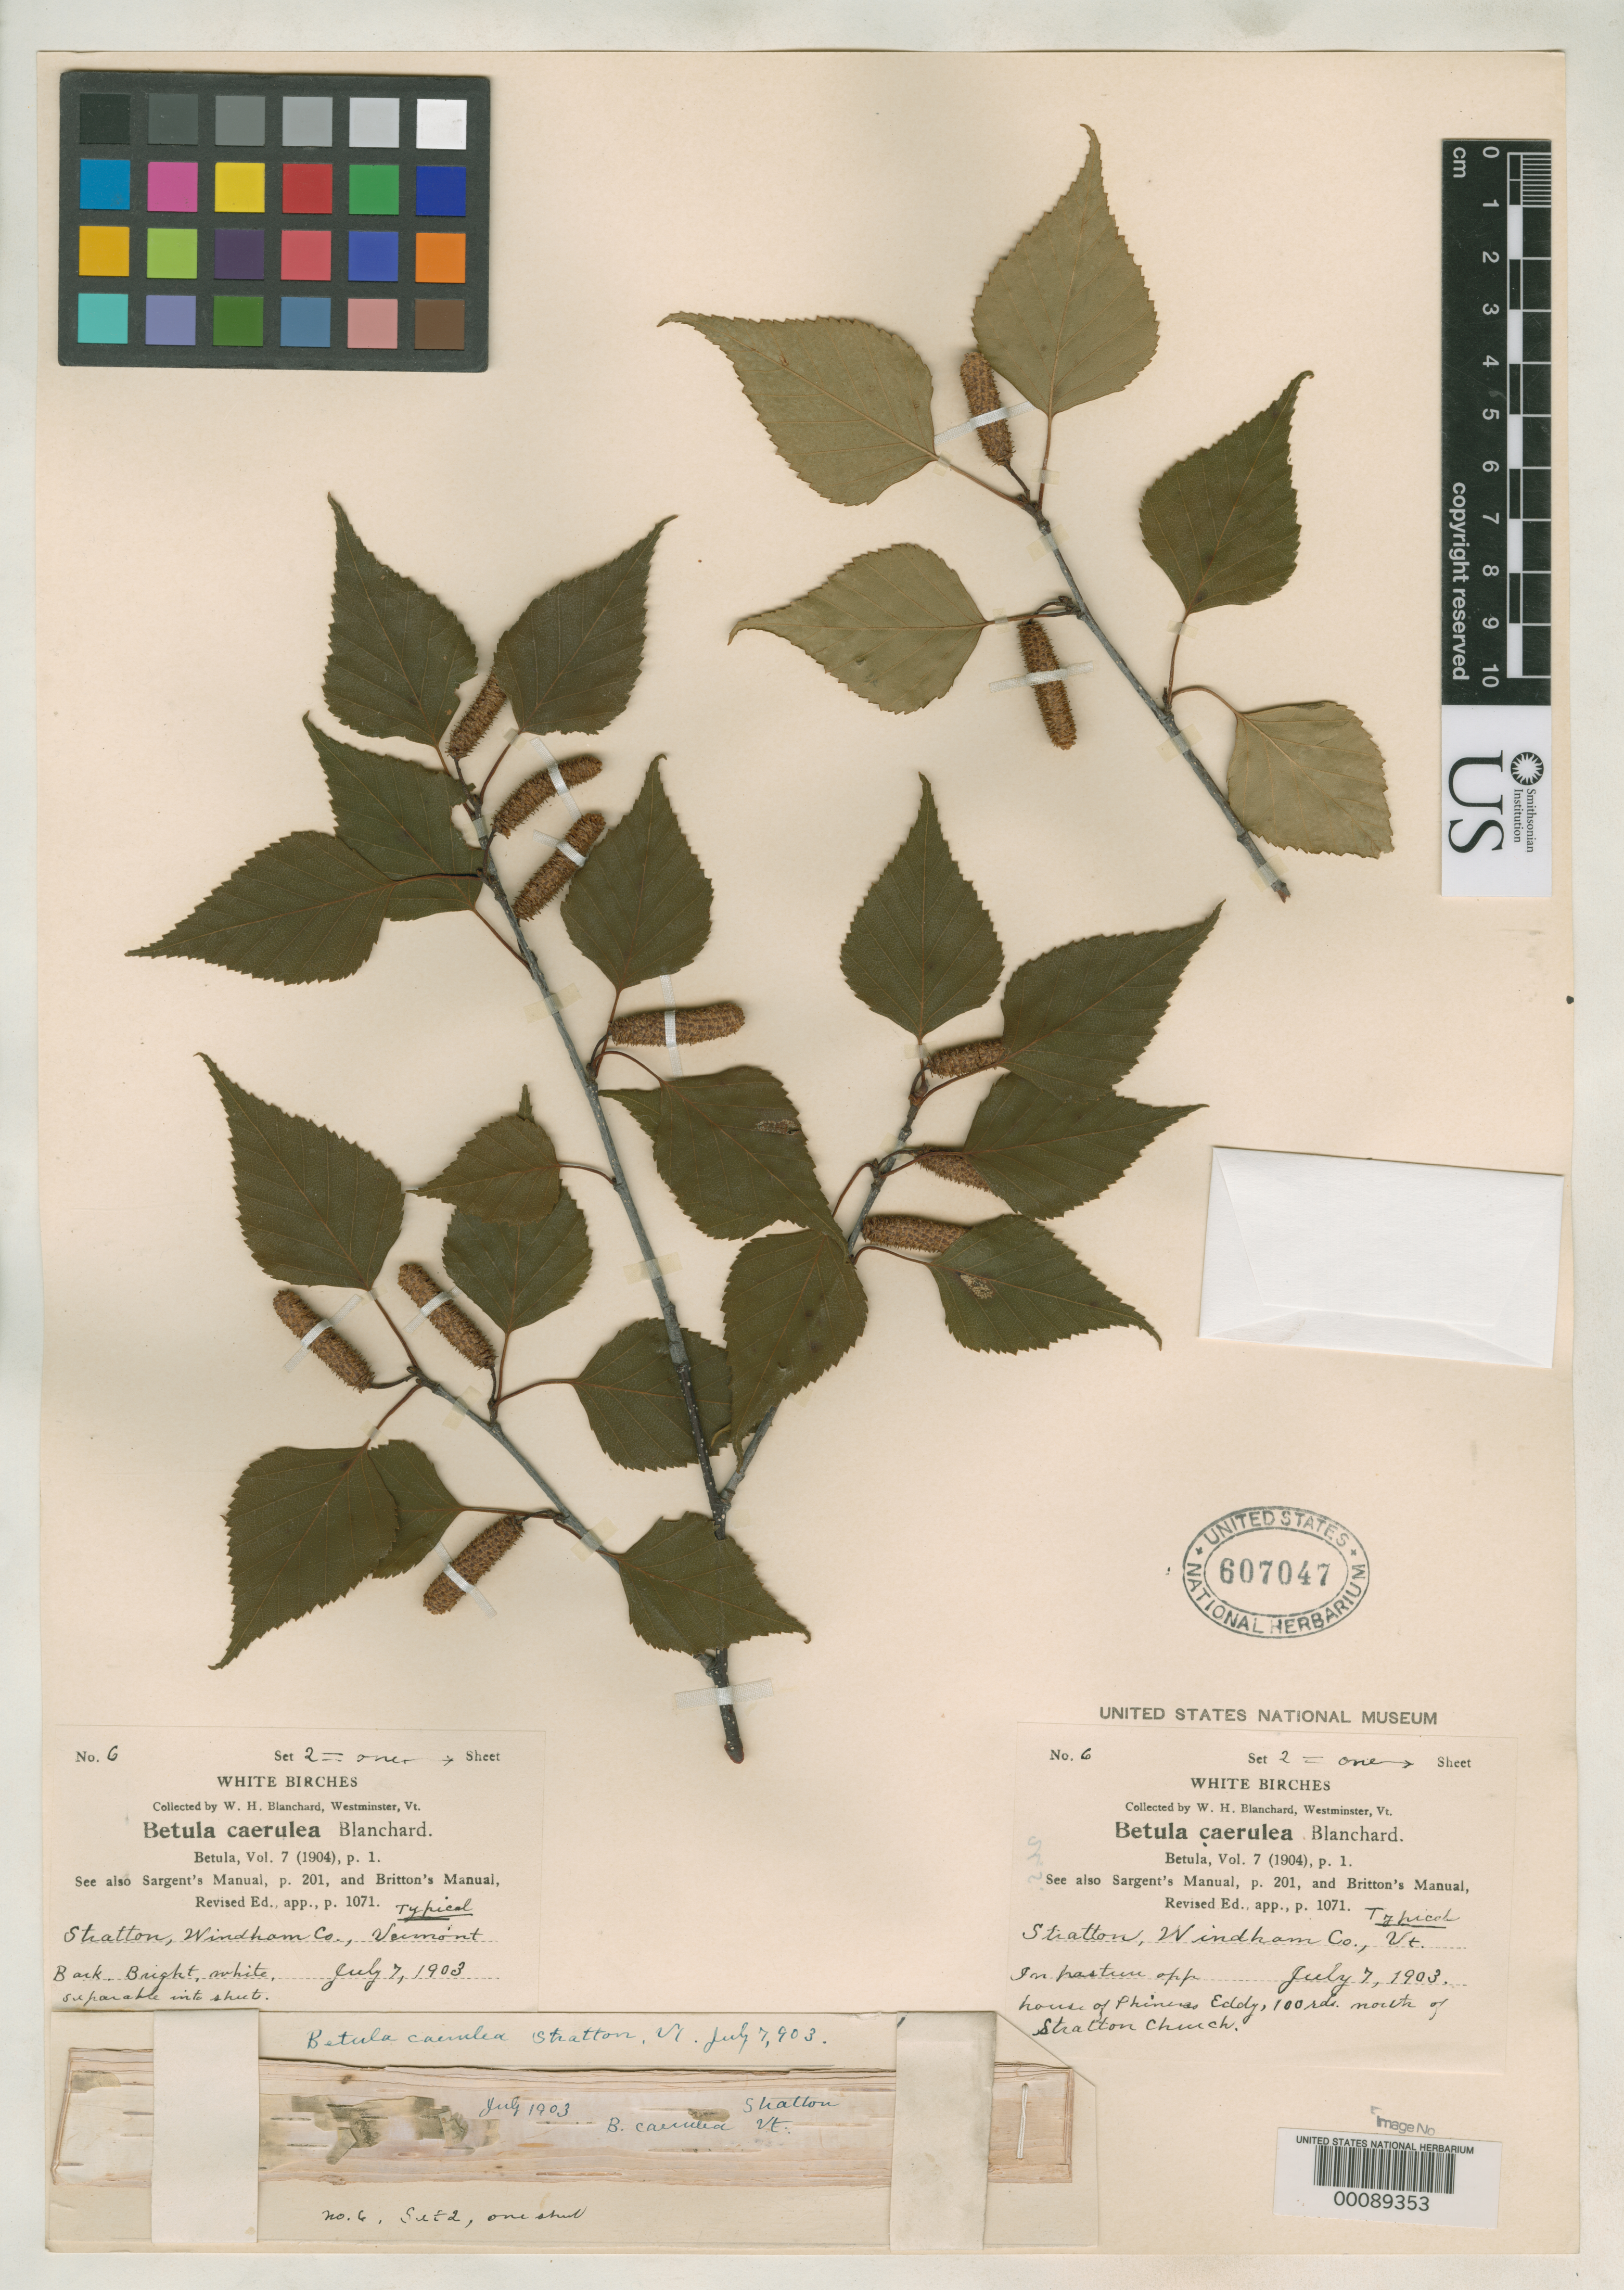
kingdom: Plantae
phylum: Tracheophyta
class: Magnoliopsida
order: Fagales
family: Betulaceae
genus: Betula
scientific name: Betula caerulea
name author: Blanch.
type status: Possible Type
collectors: W. H. Blanchard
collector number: No. 6, Set 2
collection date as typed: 07 Jul 1903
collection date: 1903-07-07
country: United States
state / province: Vermont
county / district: Windham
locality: Stratton, Windham Co., Vt. In pasture opp. house of Phineas Eddy, 100 rds. north of Stratton Church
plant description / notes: Typification unclear; one of several sheets annotated as "Typical" by Blanchard. Additional (possible) types remain in the main herbarium.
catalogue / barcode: US 607047